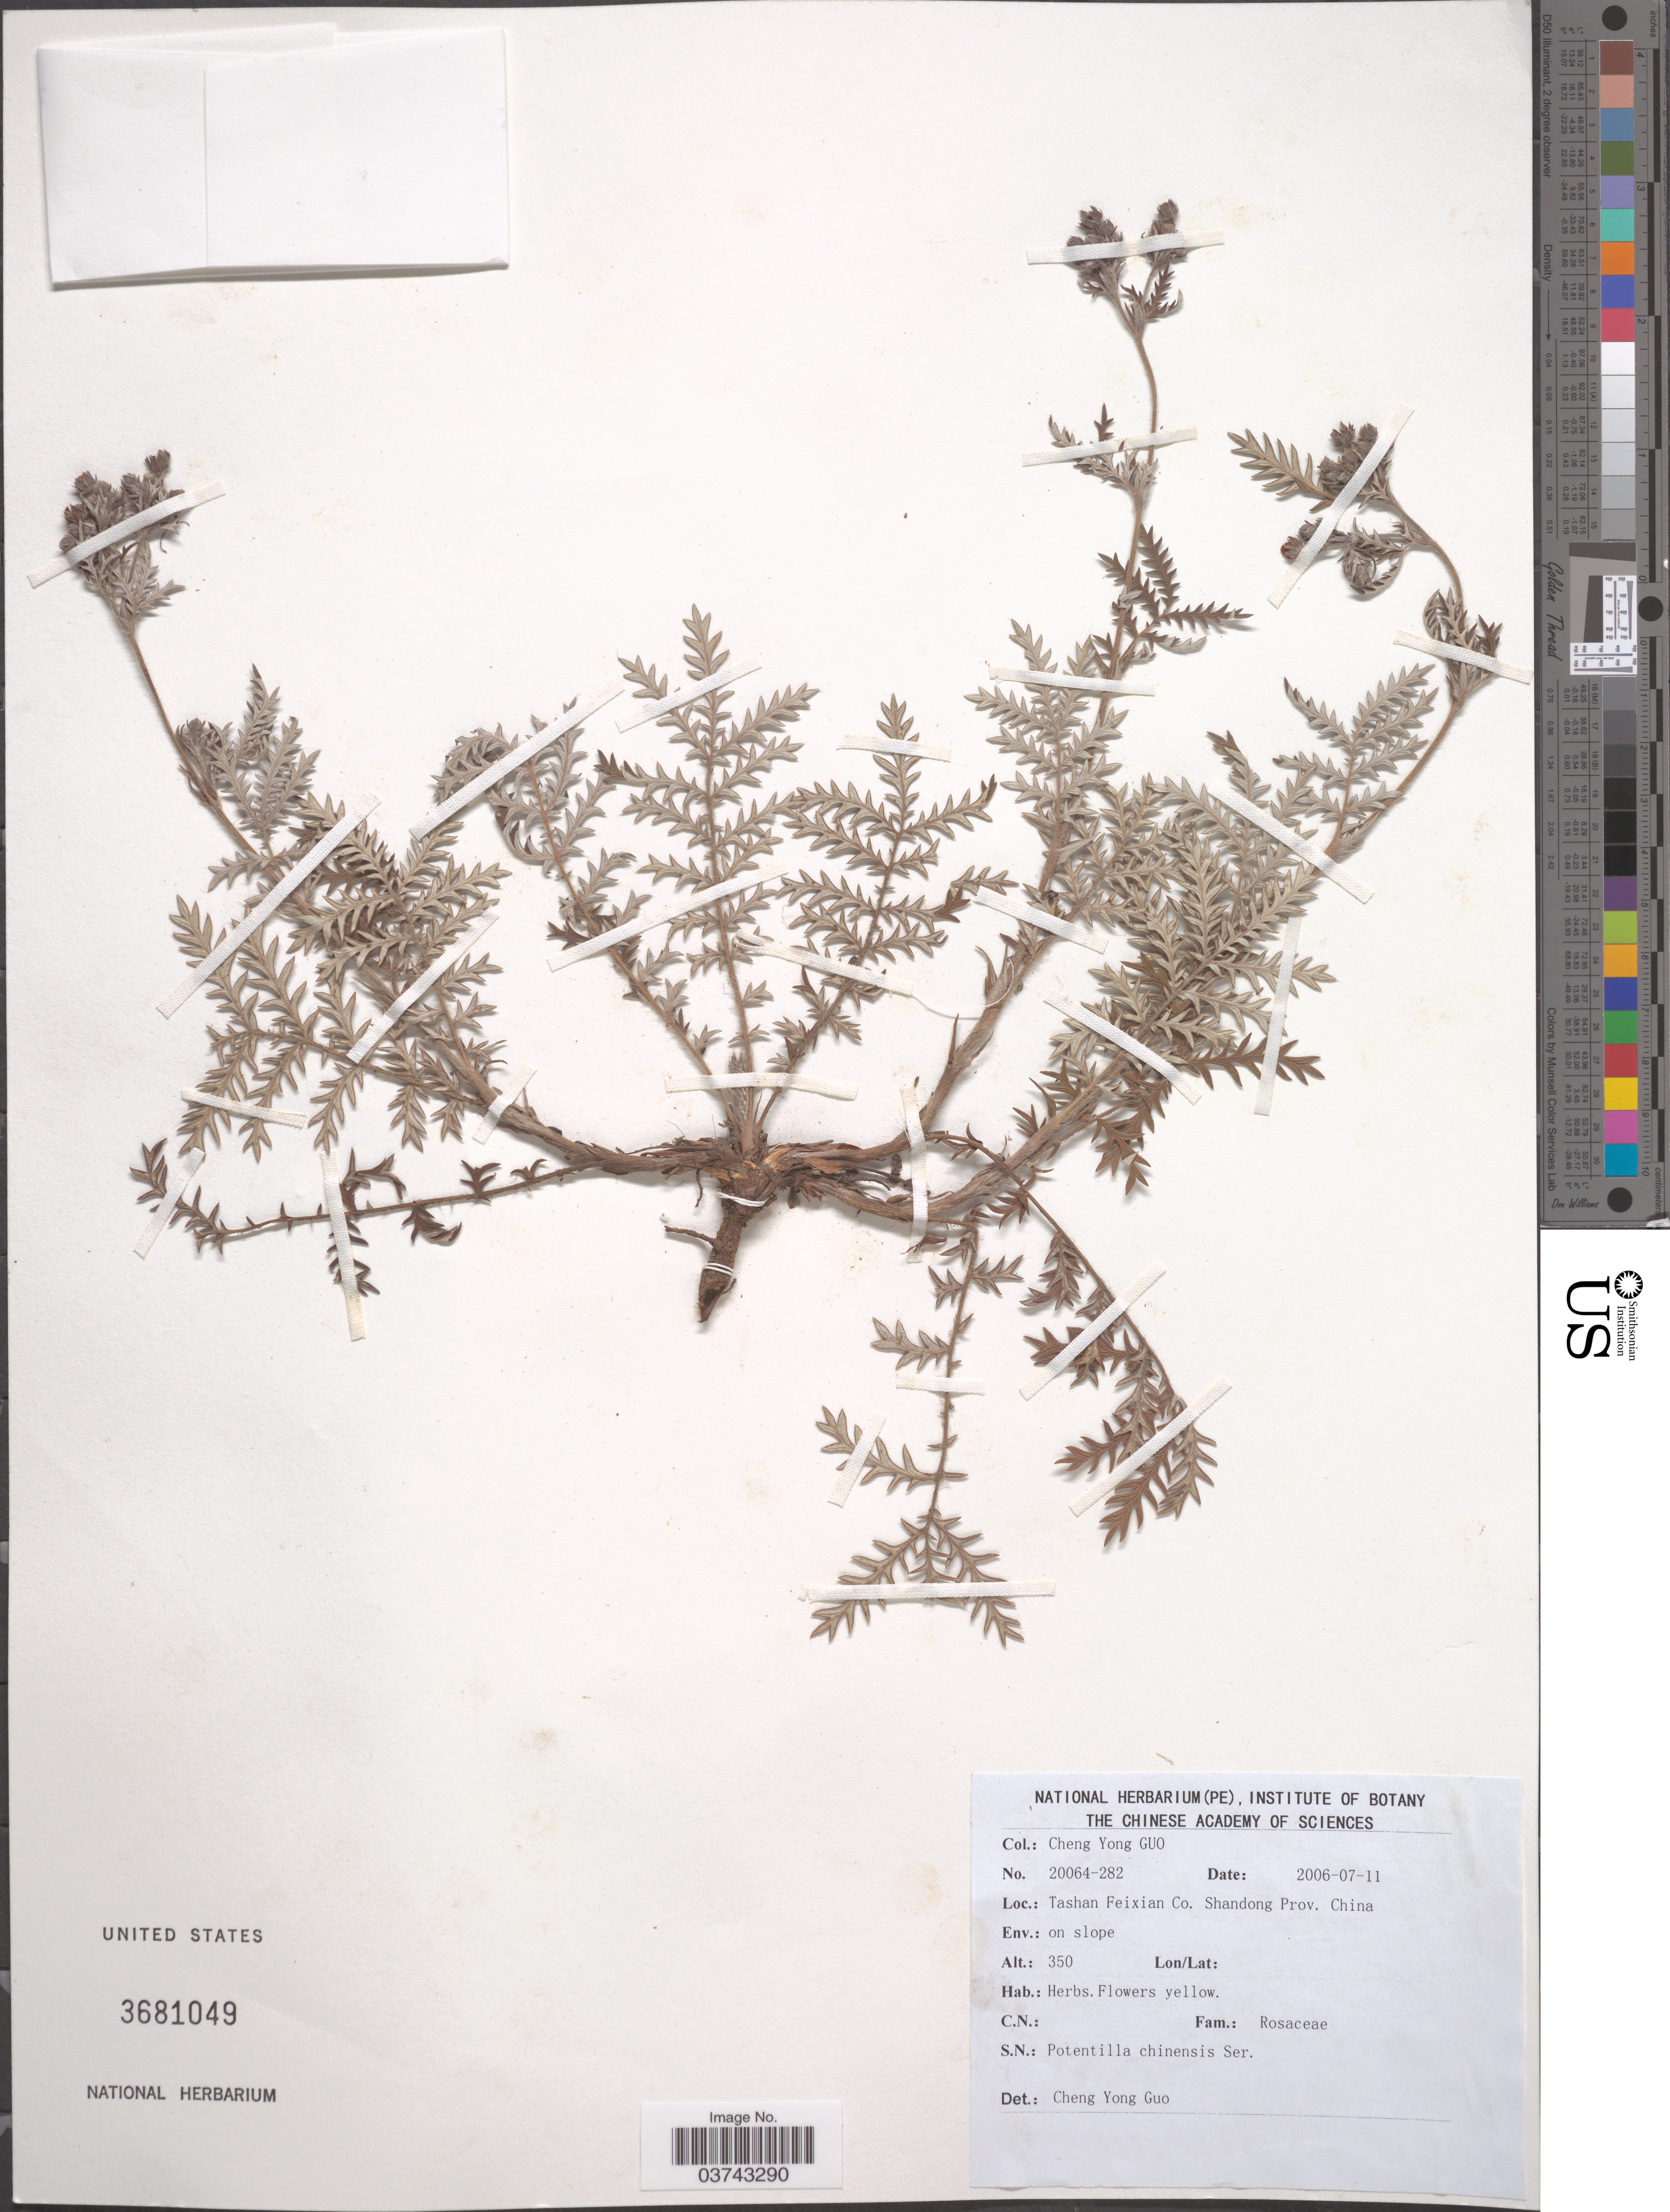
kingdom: Plantae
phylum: Tracheophyta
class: Magnoliopsida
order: Rosales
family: Rosaceae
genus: Potentilla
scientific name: Potentilla chinensis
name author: Ser.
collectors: Guo Chengyong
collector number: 20064-282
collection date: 2006-07-11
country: China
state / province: Shandong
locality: Tashan Feixian Co. Shandong Prov.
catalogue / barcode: US 3681049